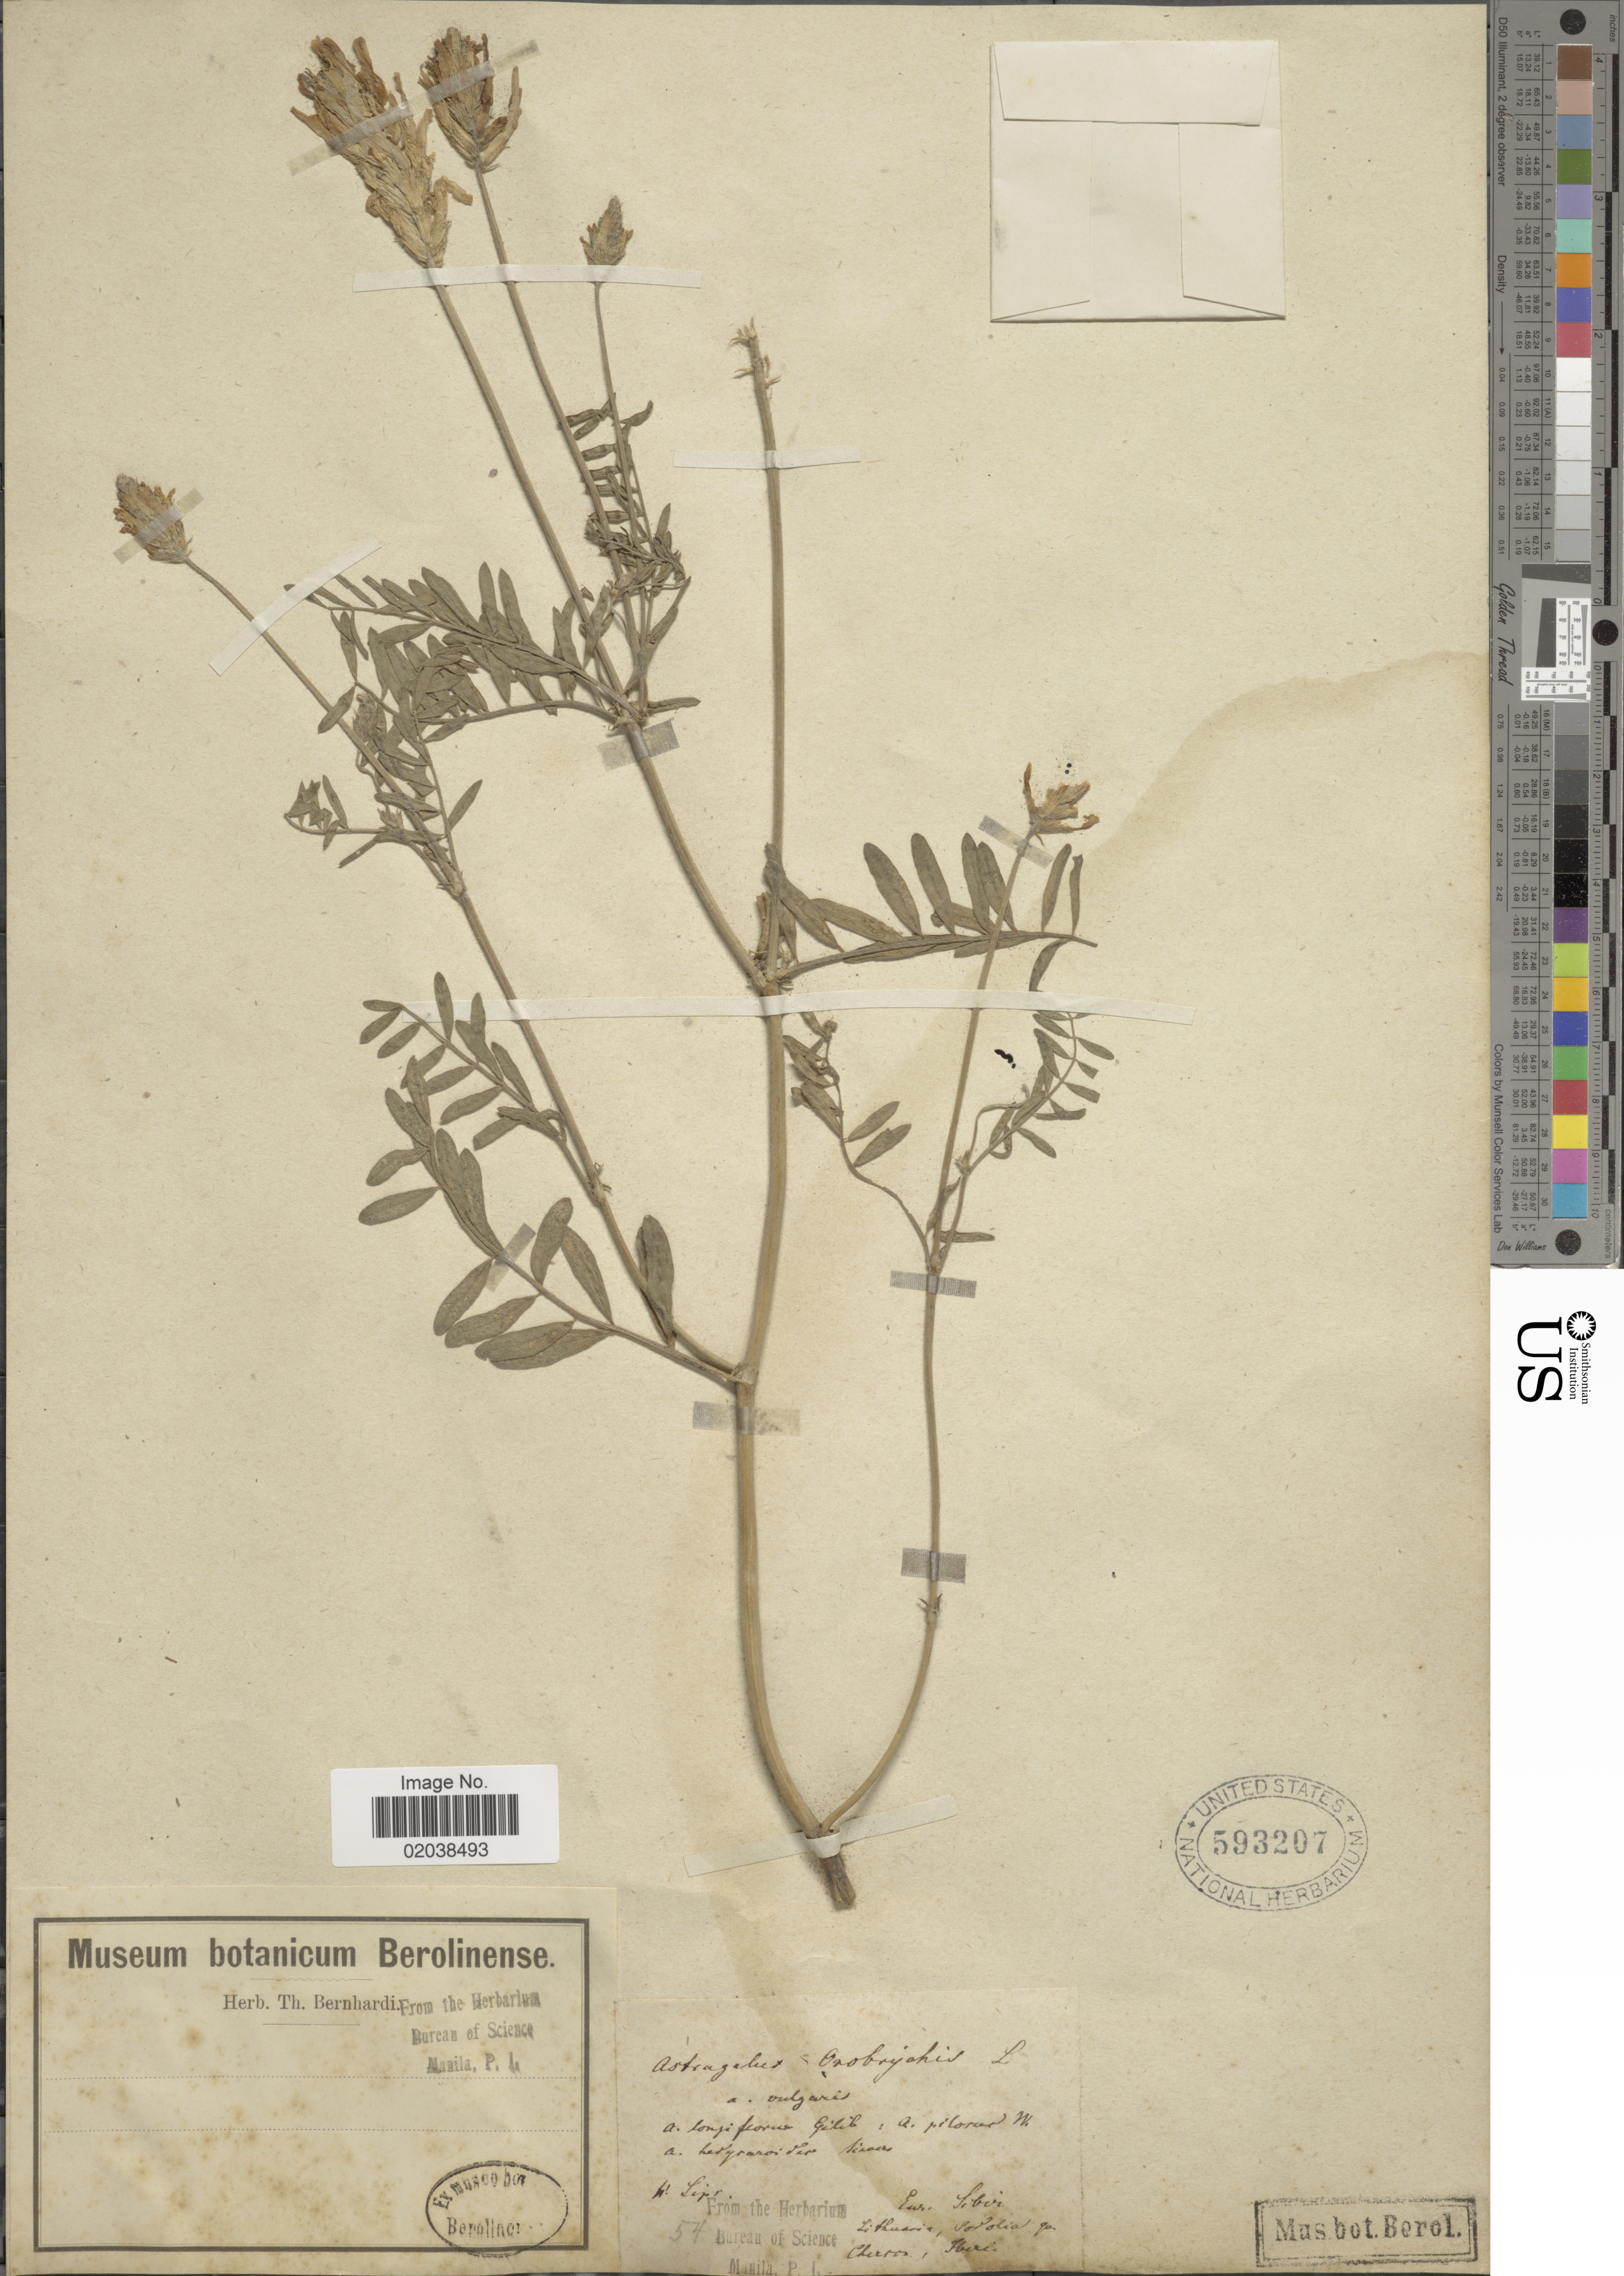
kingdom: Plantae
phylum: Tracheophyta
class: Magnoliopsida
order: Fabales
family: Fabaceae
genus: Astragalus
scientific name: Astragalus onobrychis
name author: L.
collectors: H. Lips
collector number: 54*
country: Lithuania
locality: Eur, Siberi. Lithuania, Popolian qa Cherro, Herli [interpreted]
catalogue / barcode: US 293207